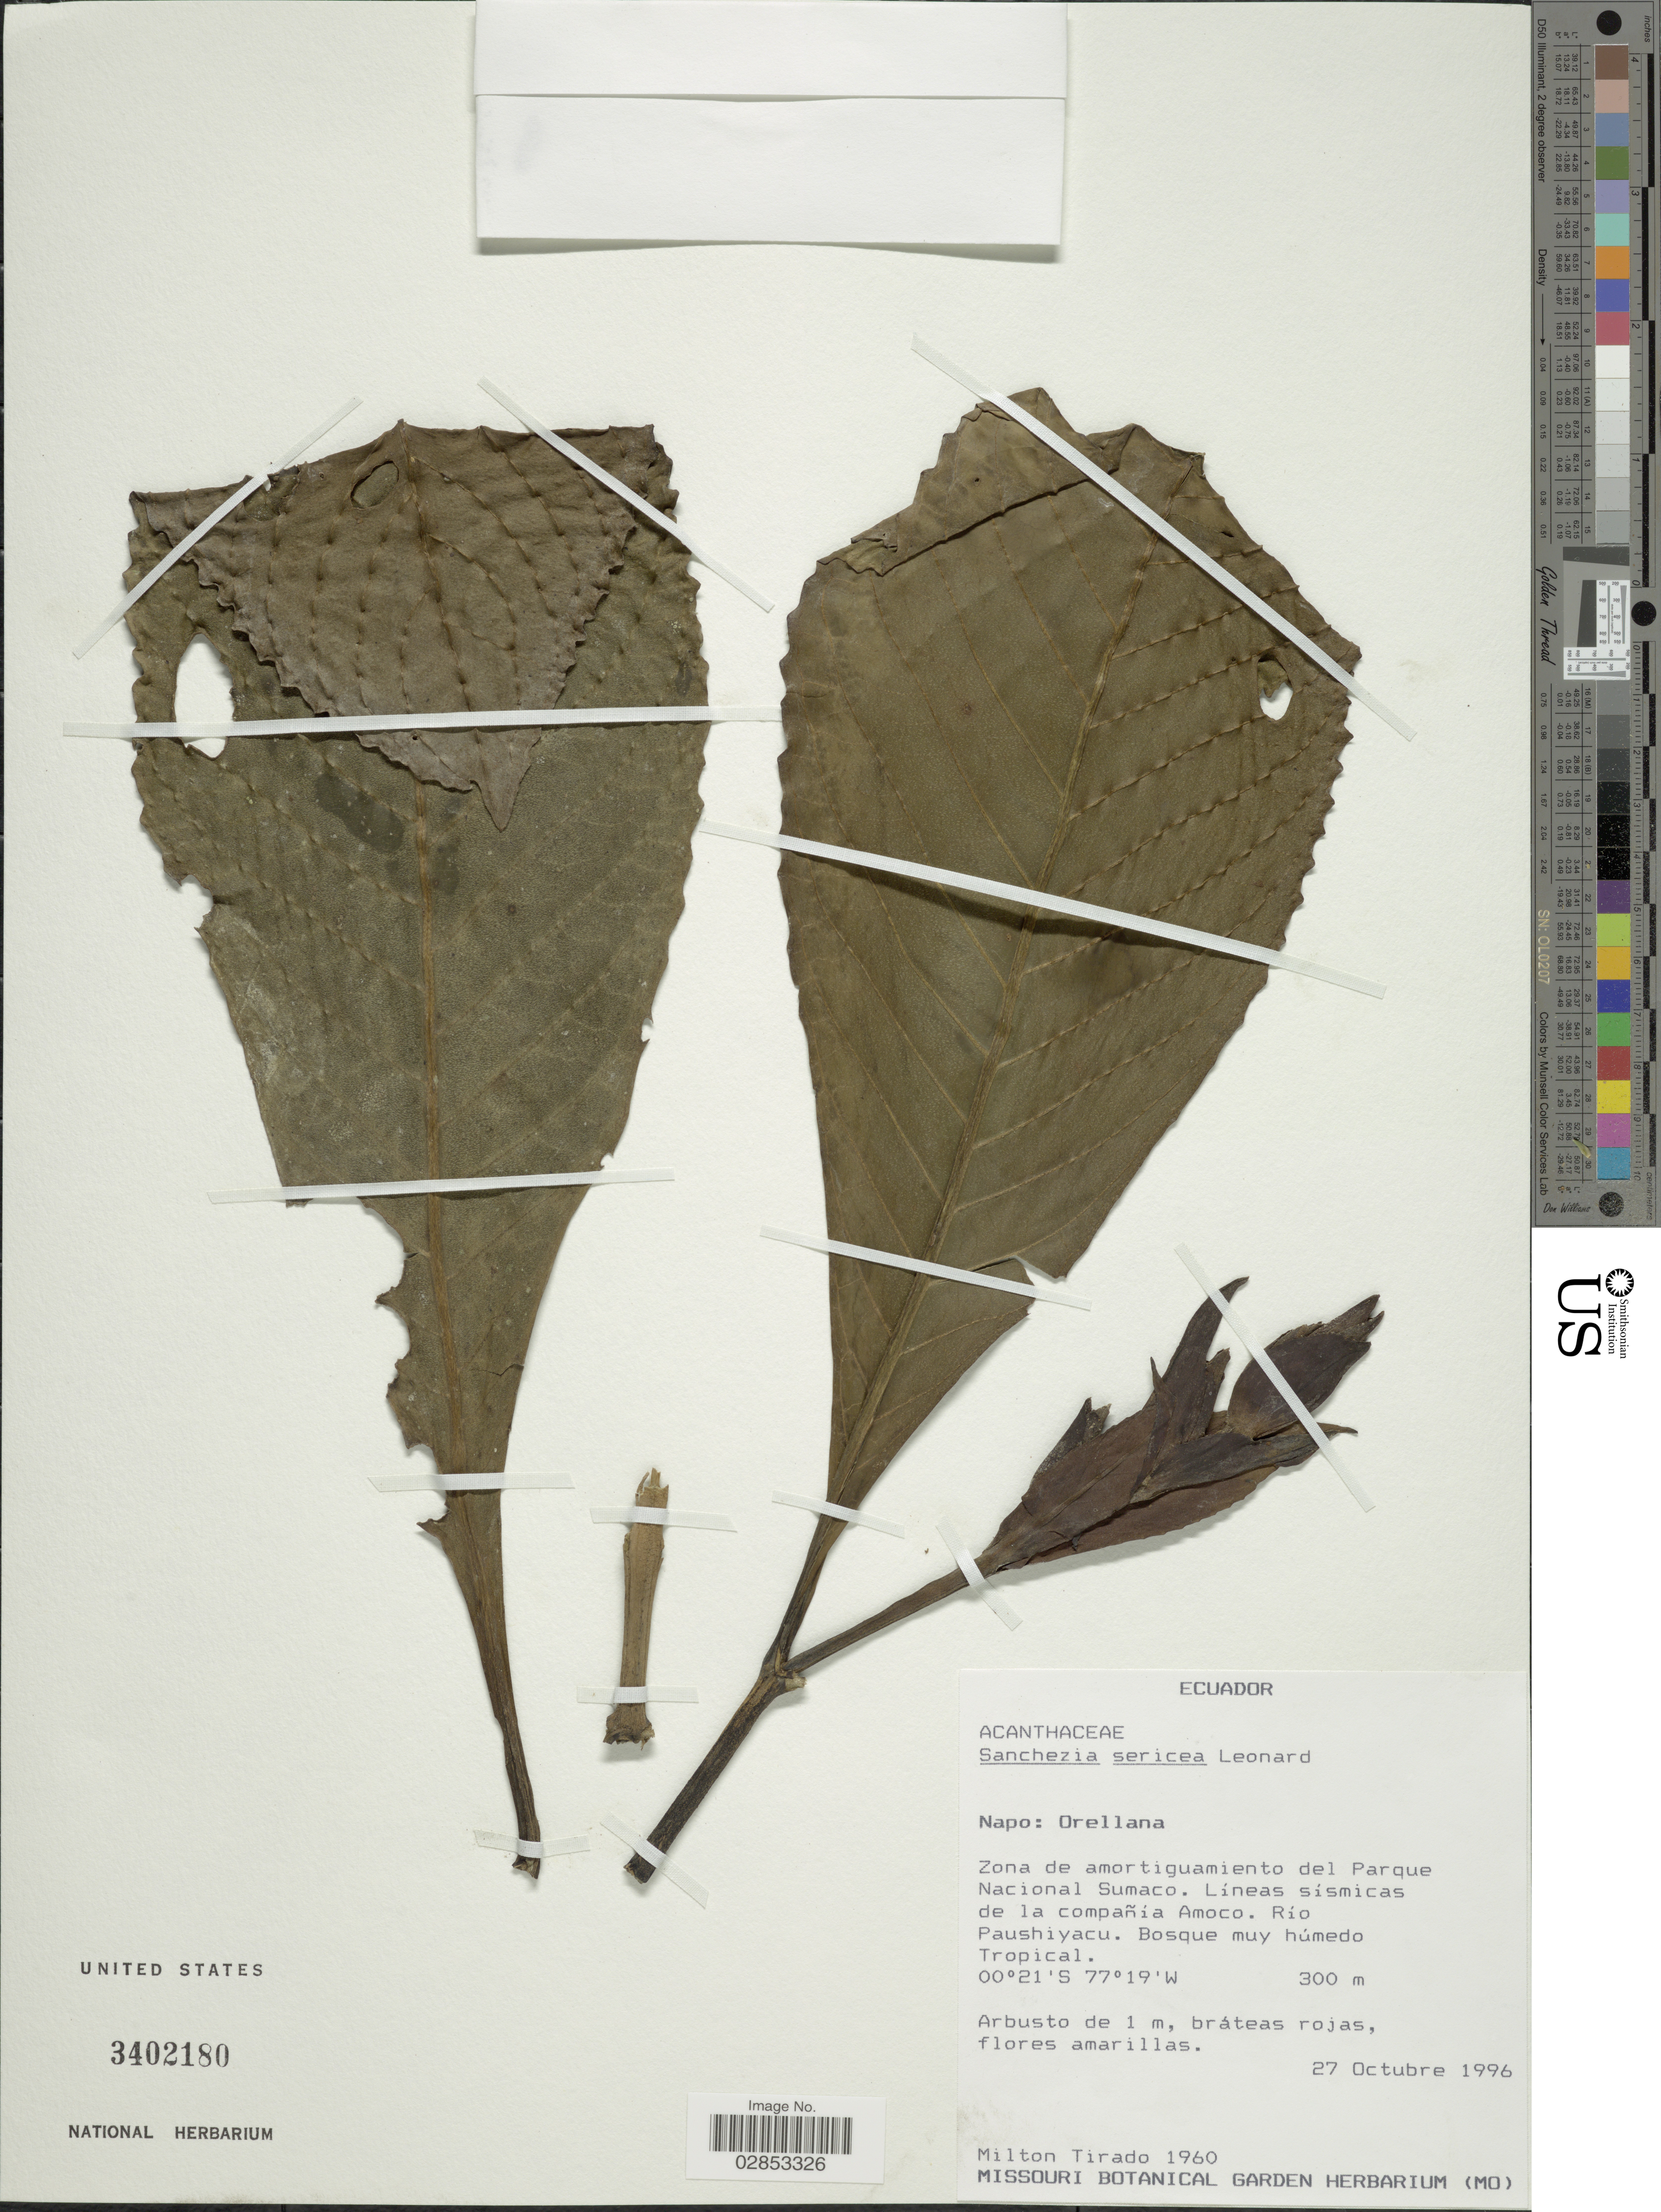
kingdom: Plantae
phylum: Tracheophyta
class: Magnoliopsida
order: Lamiales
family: Acanthaceae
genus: Sanchezia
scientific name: Sanchezia oblonga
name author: Ruiz & Pav.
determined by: Azevedo, Igor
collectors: M. Tirado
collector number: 1960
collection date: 1996-10-27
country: Ecuador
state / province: Napo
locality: Napo, Orellana, Zona de amortiguamiento del Parque Nacional Sumaco, Líneas sísmicas de la compañia Amoco, Río Paushiyacu.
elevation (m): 300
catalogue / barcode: US 3402180